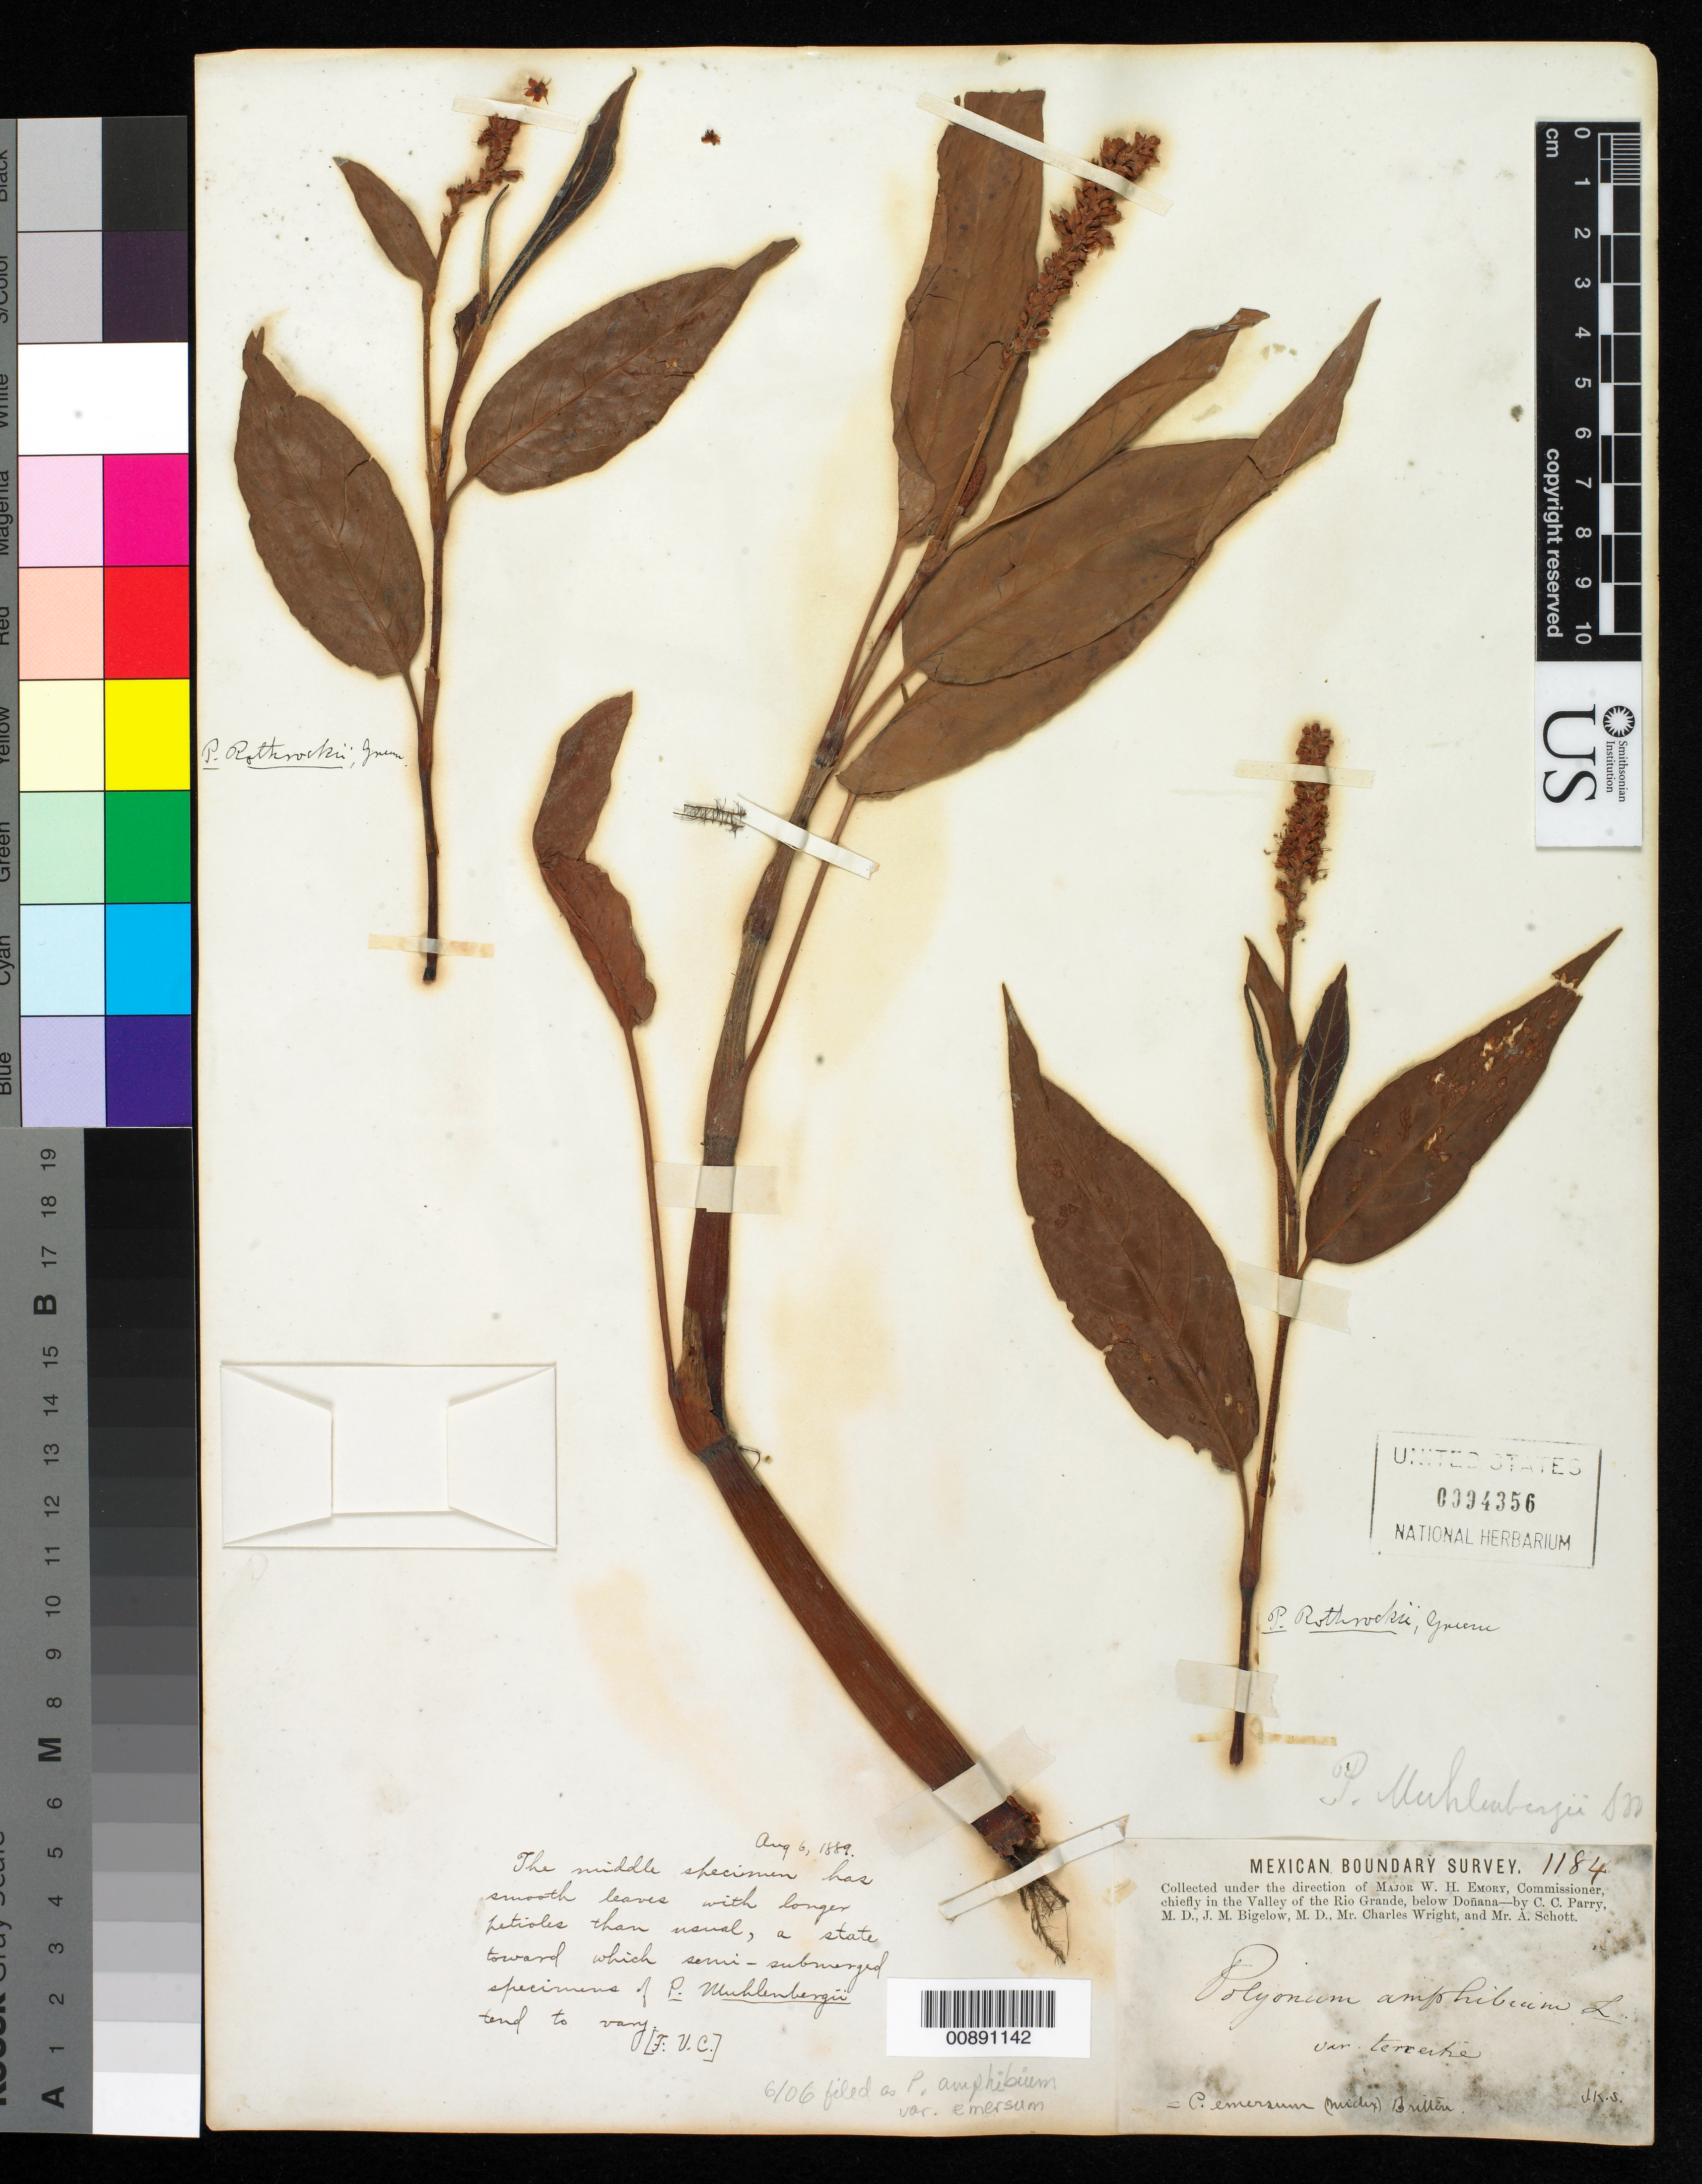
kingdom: Plantae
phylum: Tracheophyta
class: Magnoliopsida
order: Caryophyllales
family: Polygonaceae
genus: Persicaria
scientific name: Persicaria coccinea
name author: (Muhl. ex Willd.) Greene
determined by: Atha, D. E.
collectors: C. C. Parry, J. M. Bigelow, C. Wright & A. C. V. Schott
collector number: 1184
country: United States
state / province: New Mexico / Texas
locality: Valley of the Rio Grande, below Doñana.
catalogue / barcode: US 94356